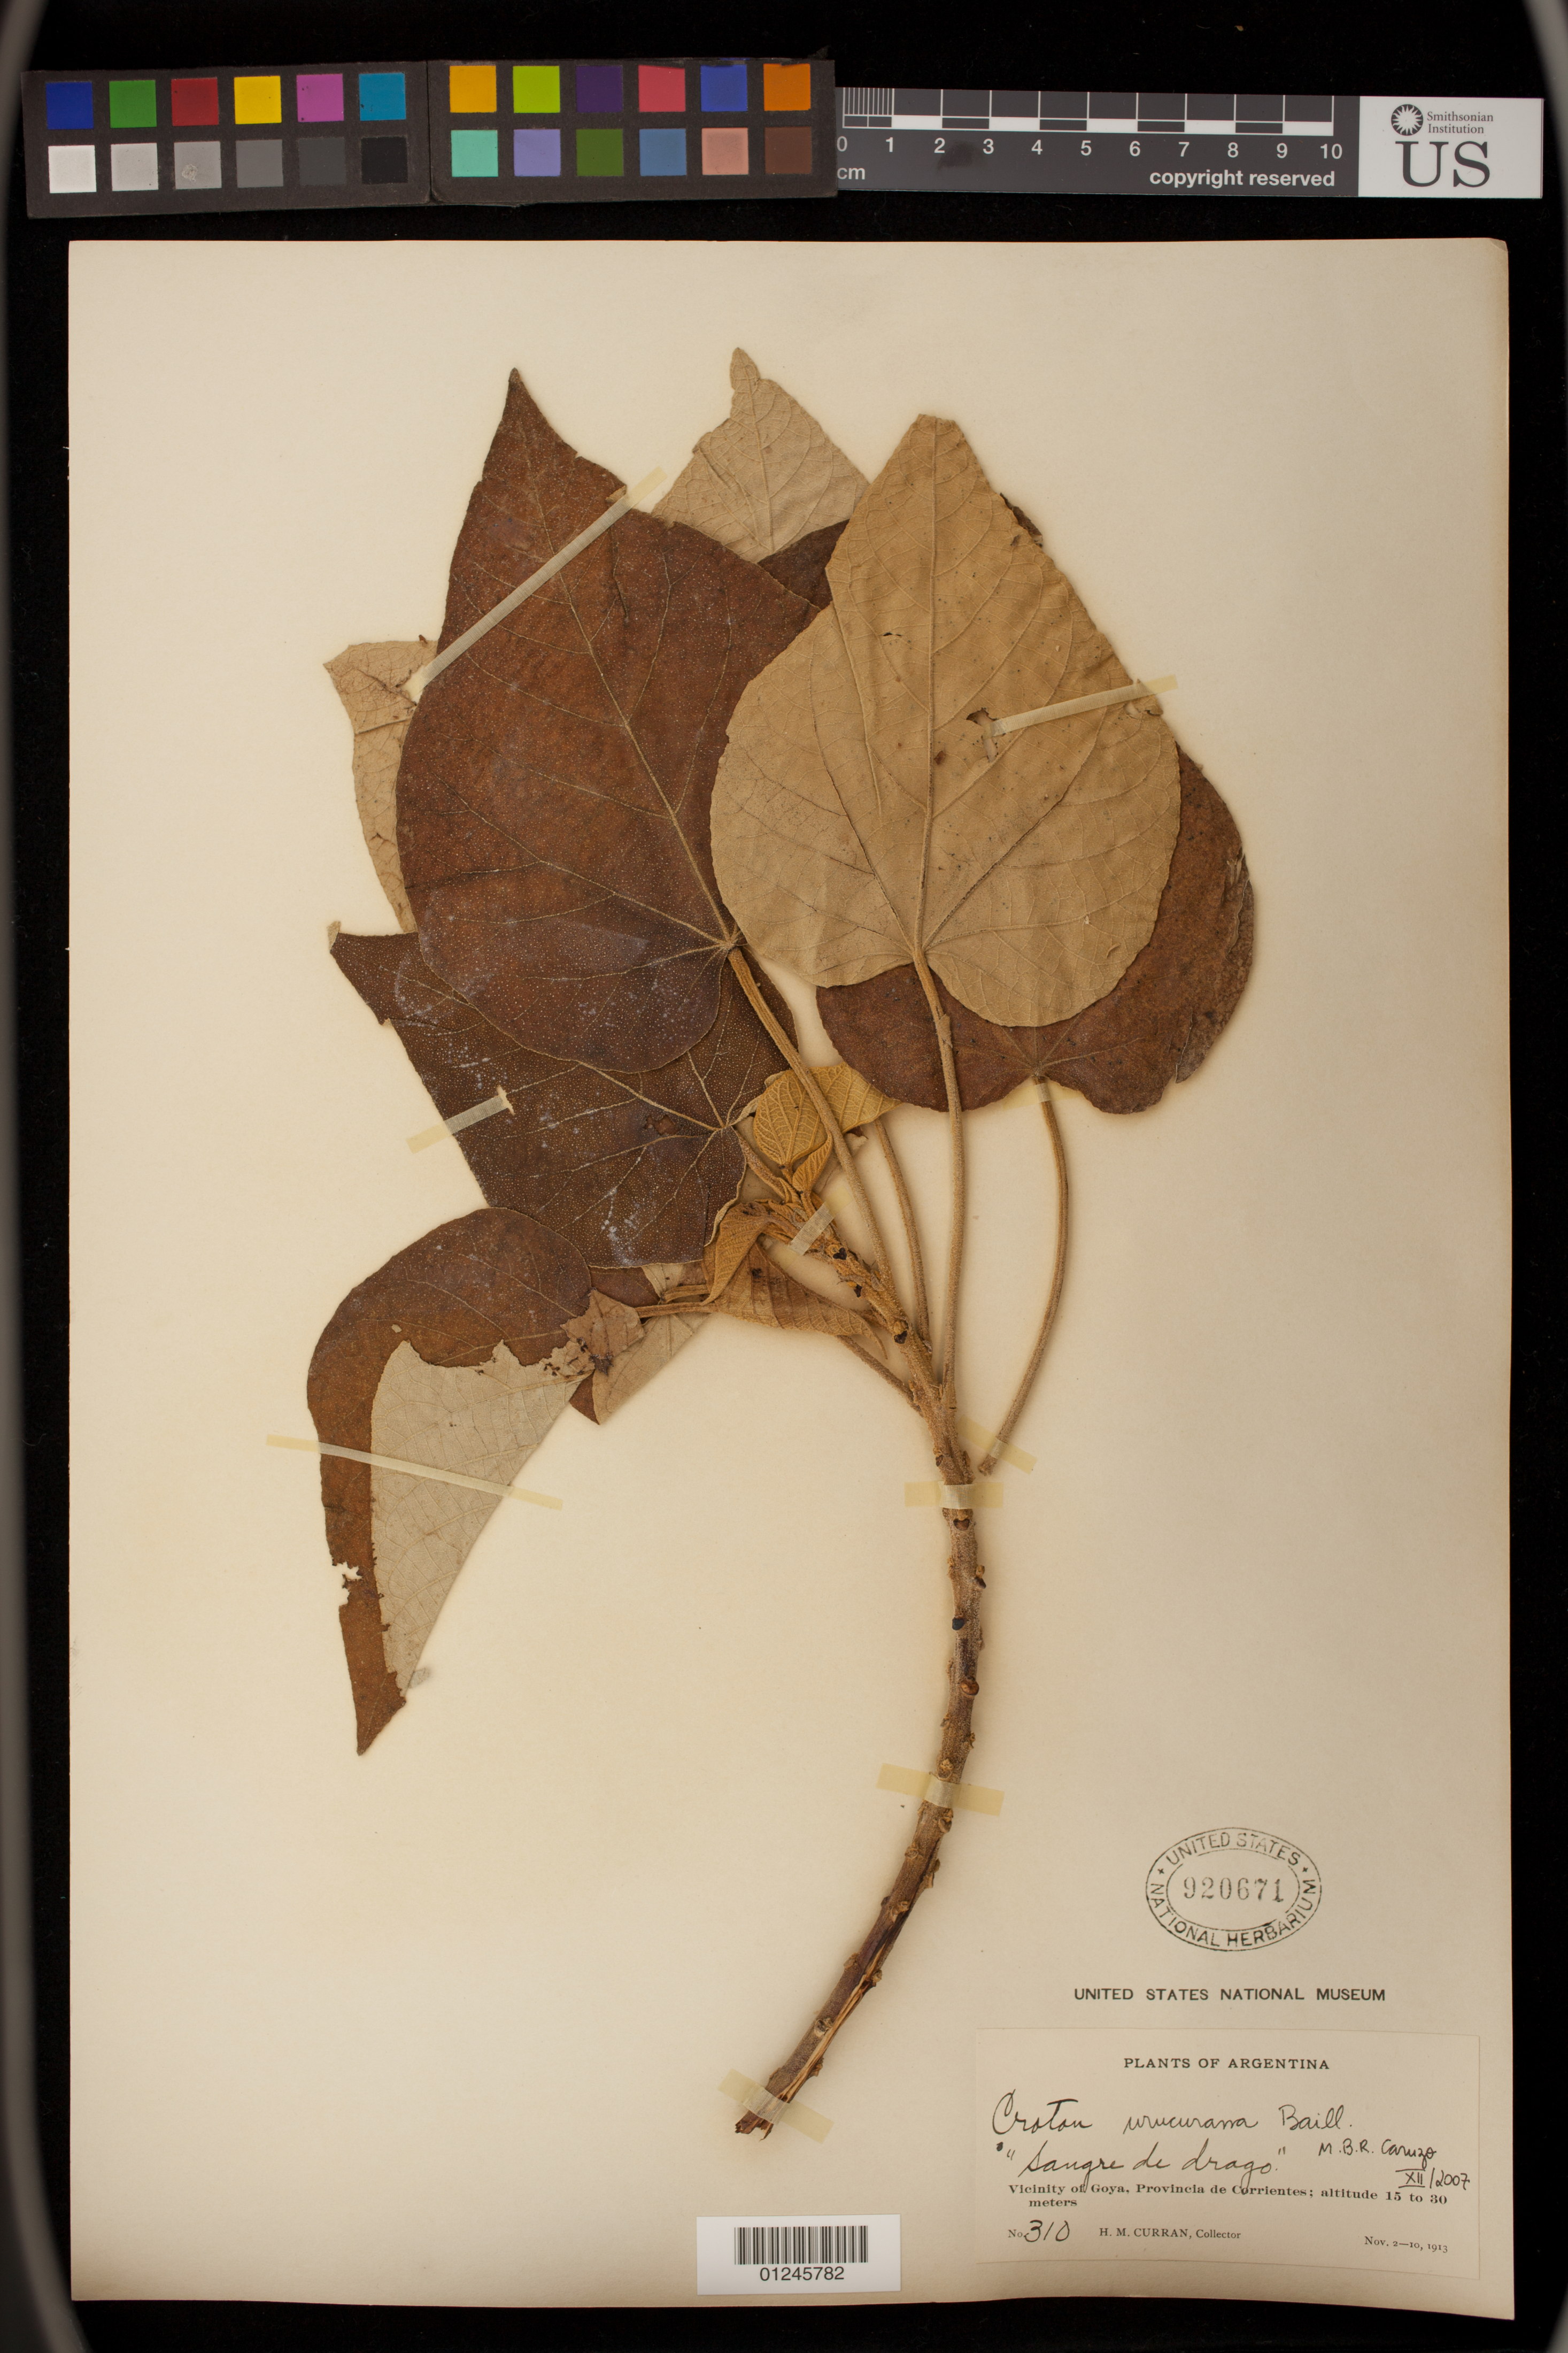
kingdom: Plantae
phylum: Tracheophyta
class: Magnoliopsida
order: Malpighiales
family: Euphorbiaceae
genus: Croton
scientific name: Croton urucurana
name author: Baill.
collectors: H. M. Curran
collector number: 310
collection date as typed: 02 Nov 1913 to 10 Nov 1913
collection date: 1913-11-02/1913-11-10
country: Argentina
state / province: Corrientes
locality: Vicinity of Goya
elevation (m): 15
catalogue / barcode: US 920671